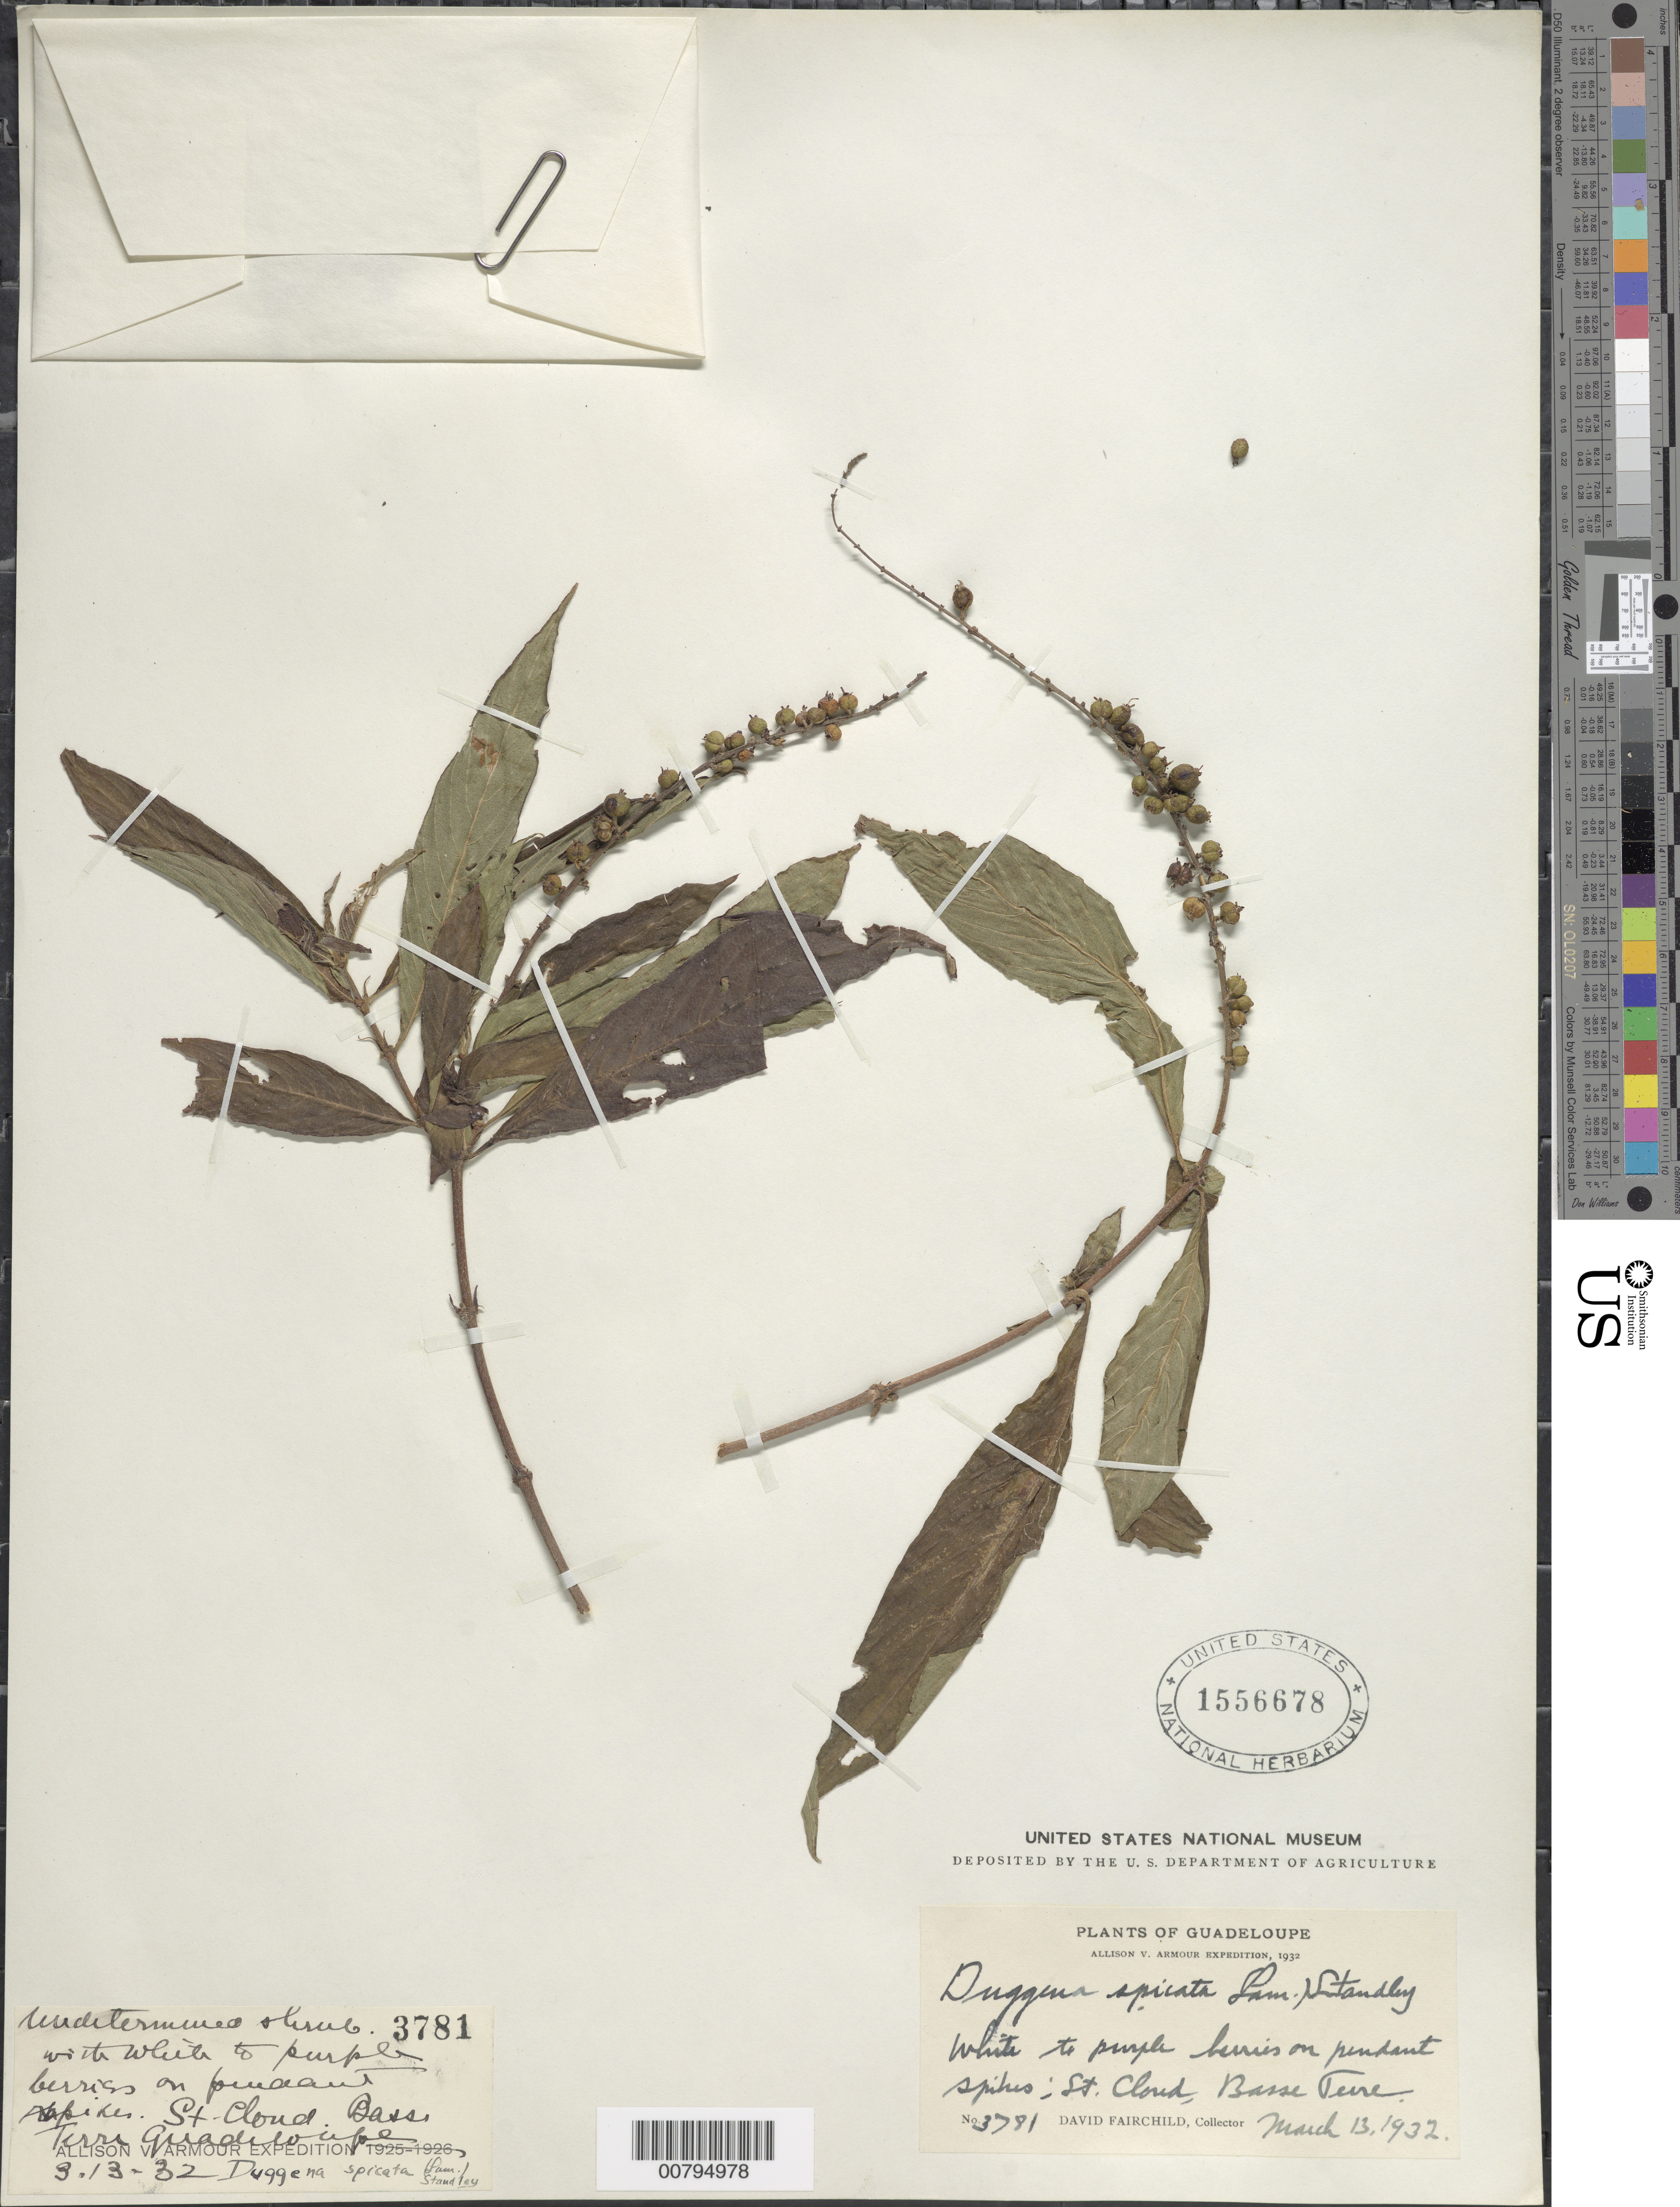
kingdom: Plantae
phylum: Tracheophyta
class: Magnoliopsida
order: Gentianales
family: Rubiaceae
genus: Gonzalagunia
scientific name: Gonzalagunia hirsuta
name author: Schum.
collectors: D. Fairchild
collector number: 3781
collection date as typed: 13 Mar 1932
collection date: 1932-03-13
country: Guadeloupe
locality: St. Cloud, Basse Terre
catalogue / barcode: US 1556678